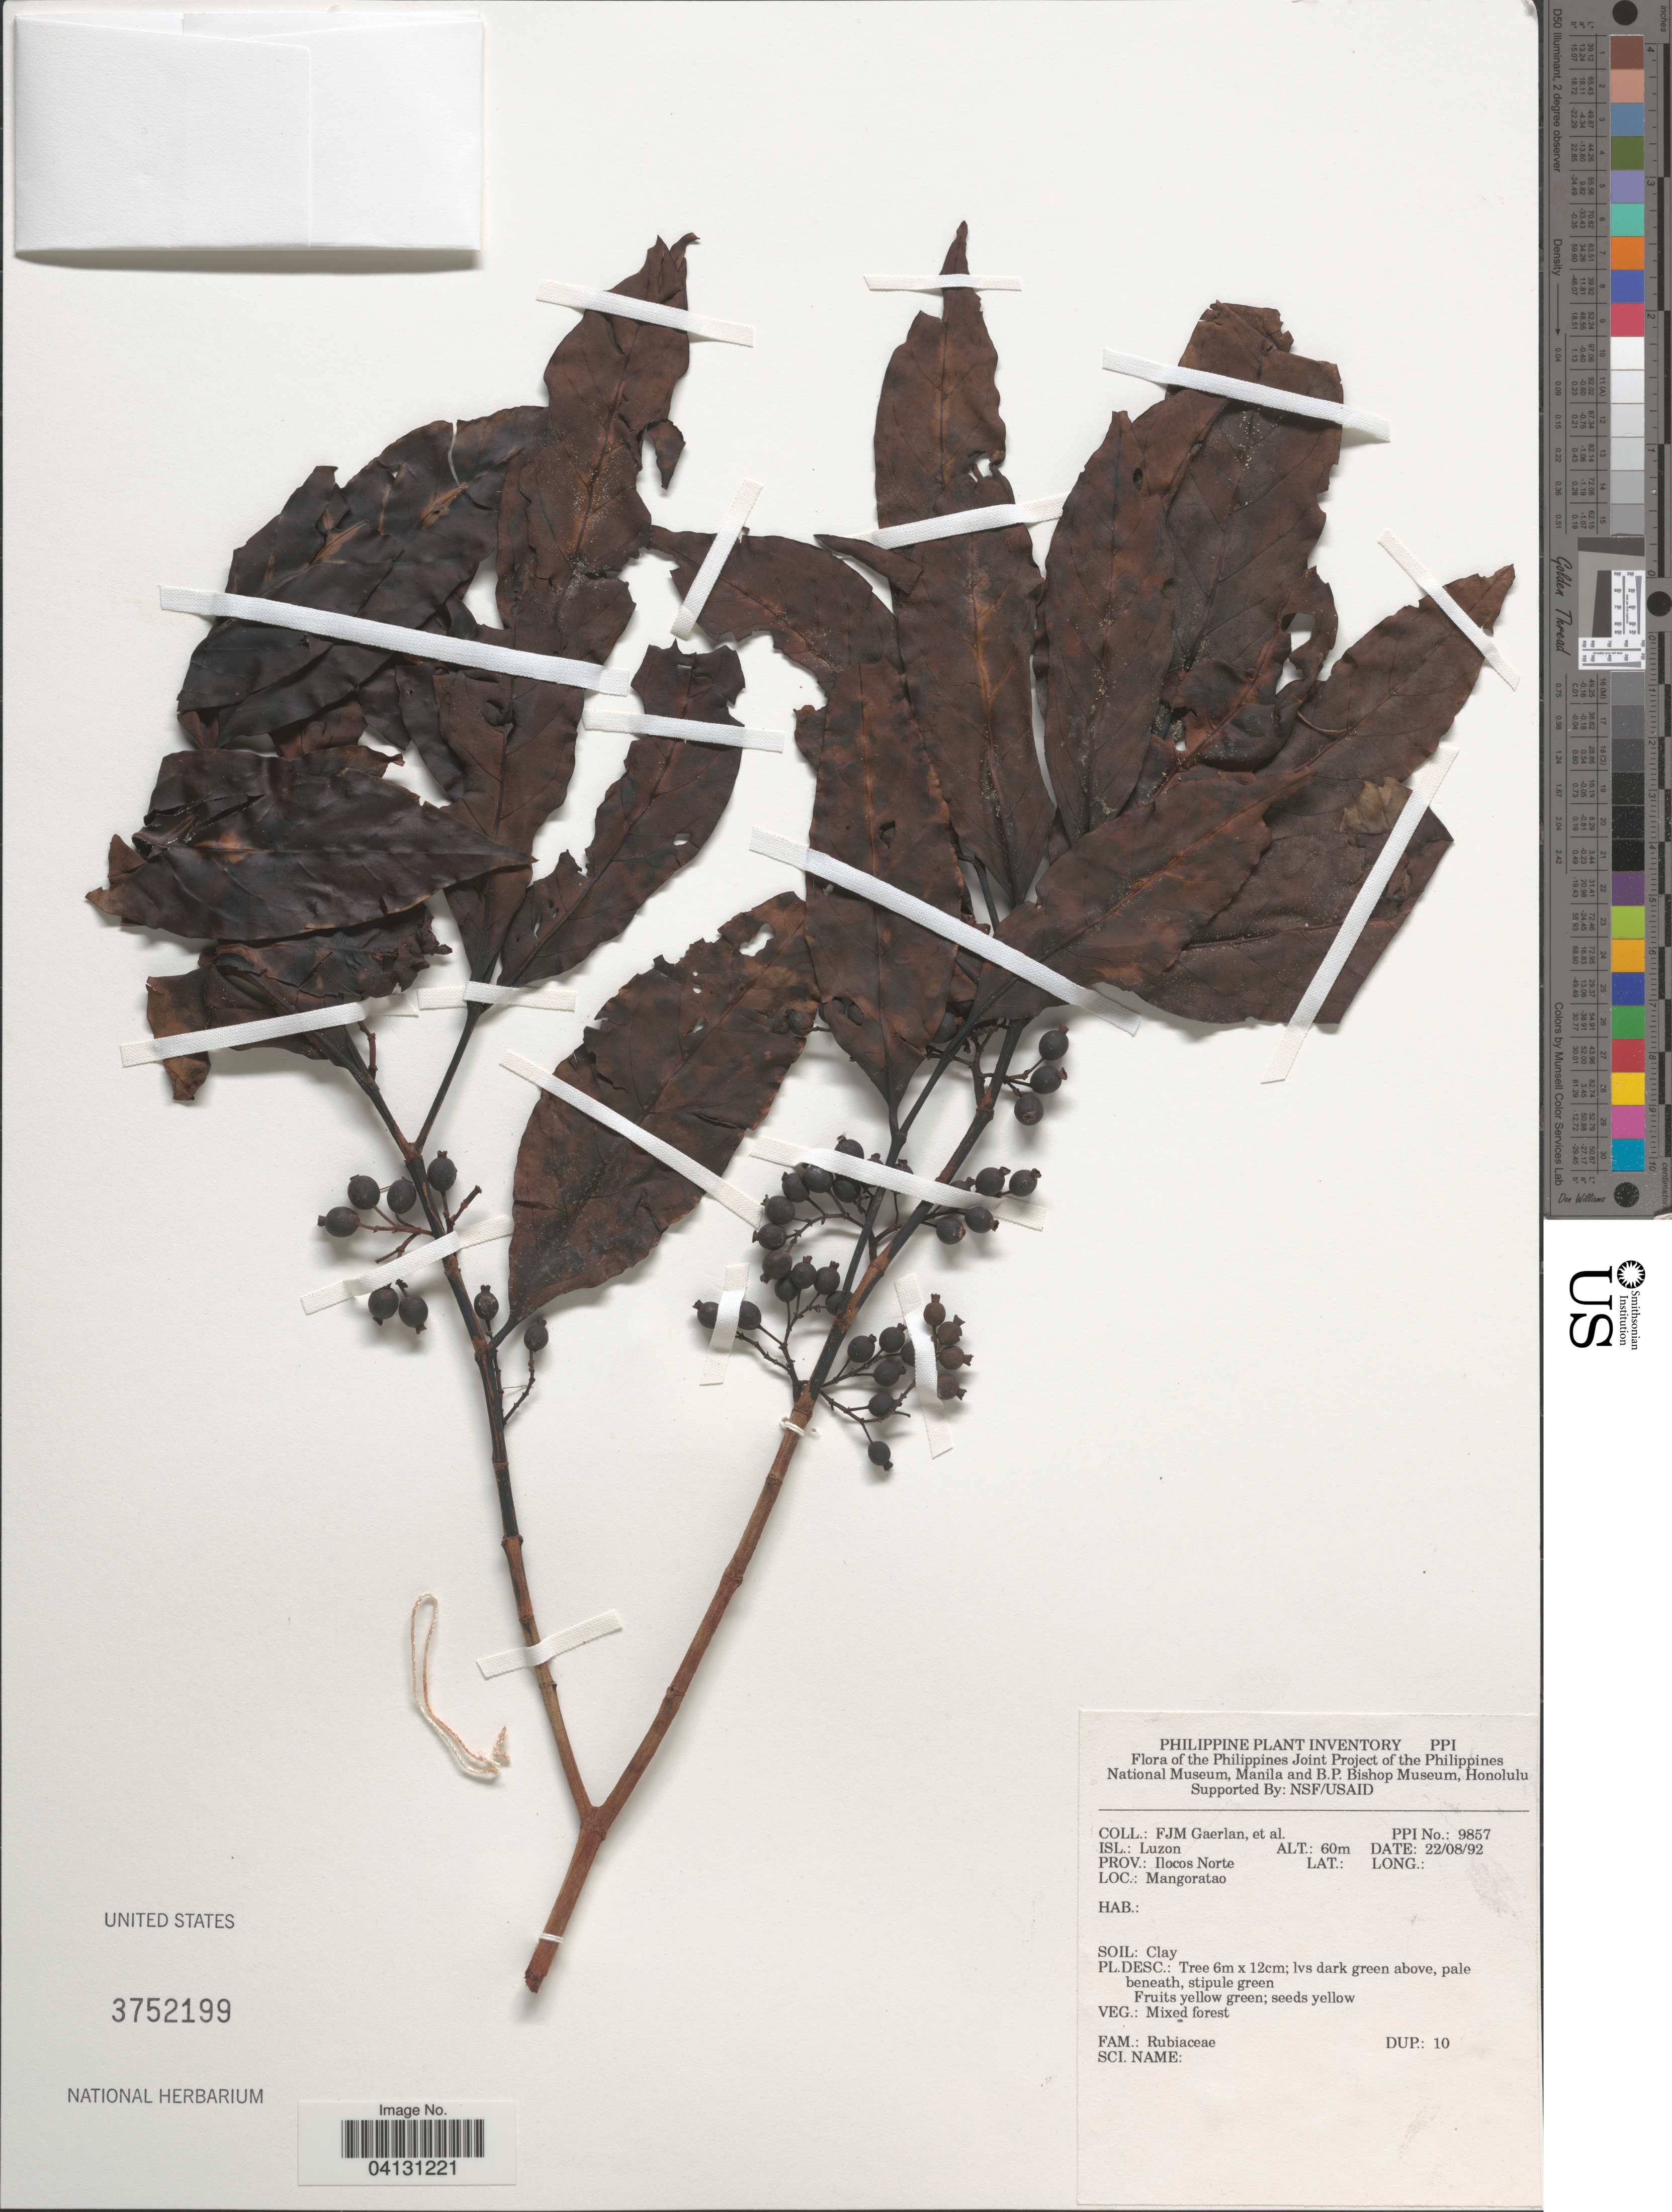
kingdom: Plantae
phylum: Tracheophyta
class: Magnoliopsida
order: Gentianales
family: Rubiaceae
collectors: F. Gaerlan & et al.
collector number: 9857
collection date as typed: Transcribed d/m/y: 22/8/92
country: Philippines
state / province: Ilocos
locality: Isl.: Luzon. Prov.: Ilocos Norte. Mangoratao.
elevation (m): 60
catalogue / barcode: US 3752199